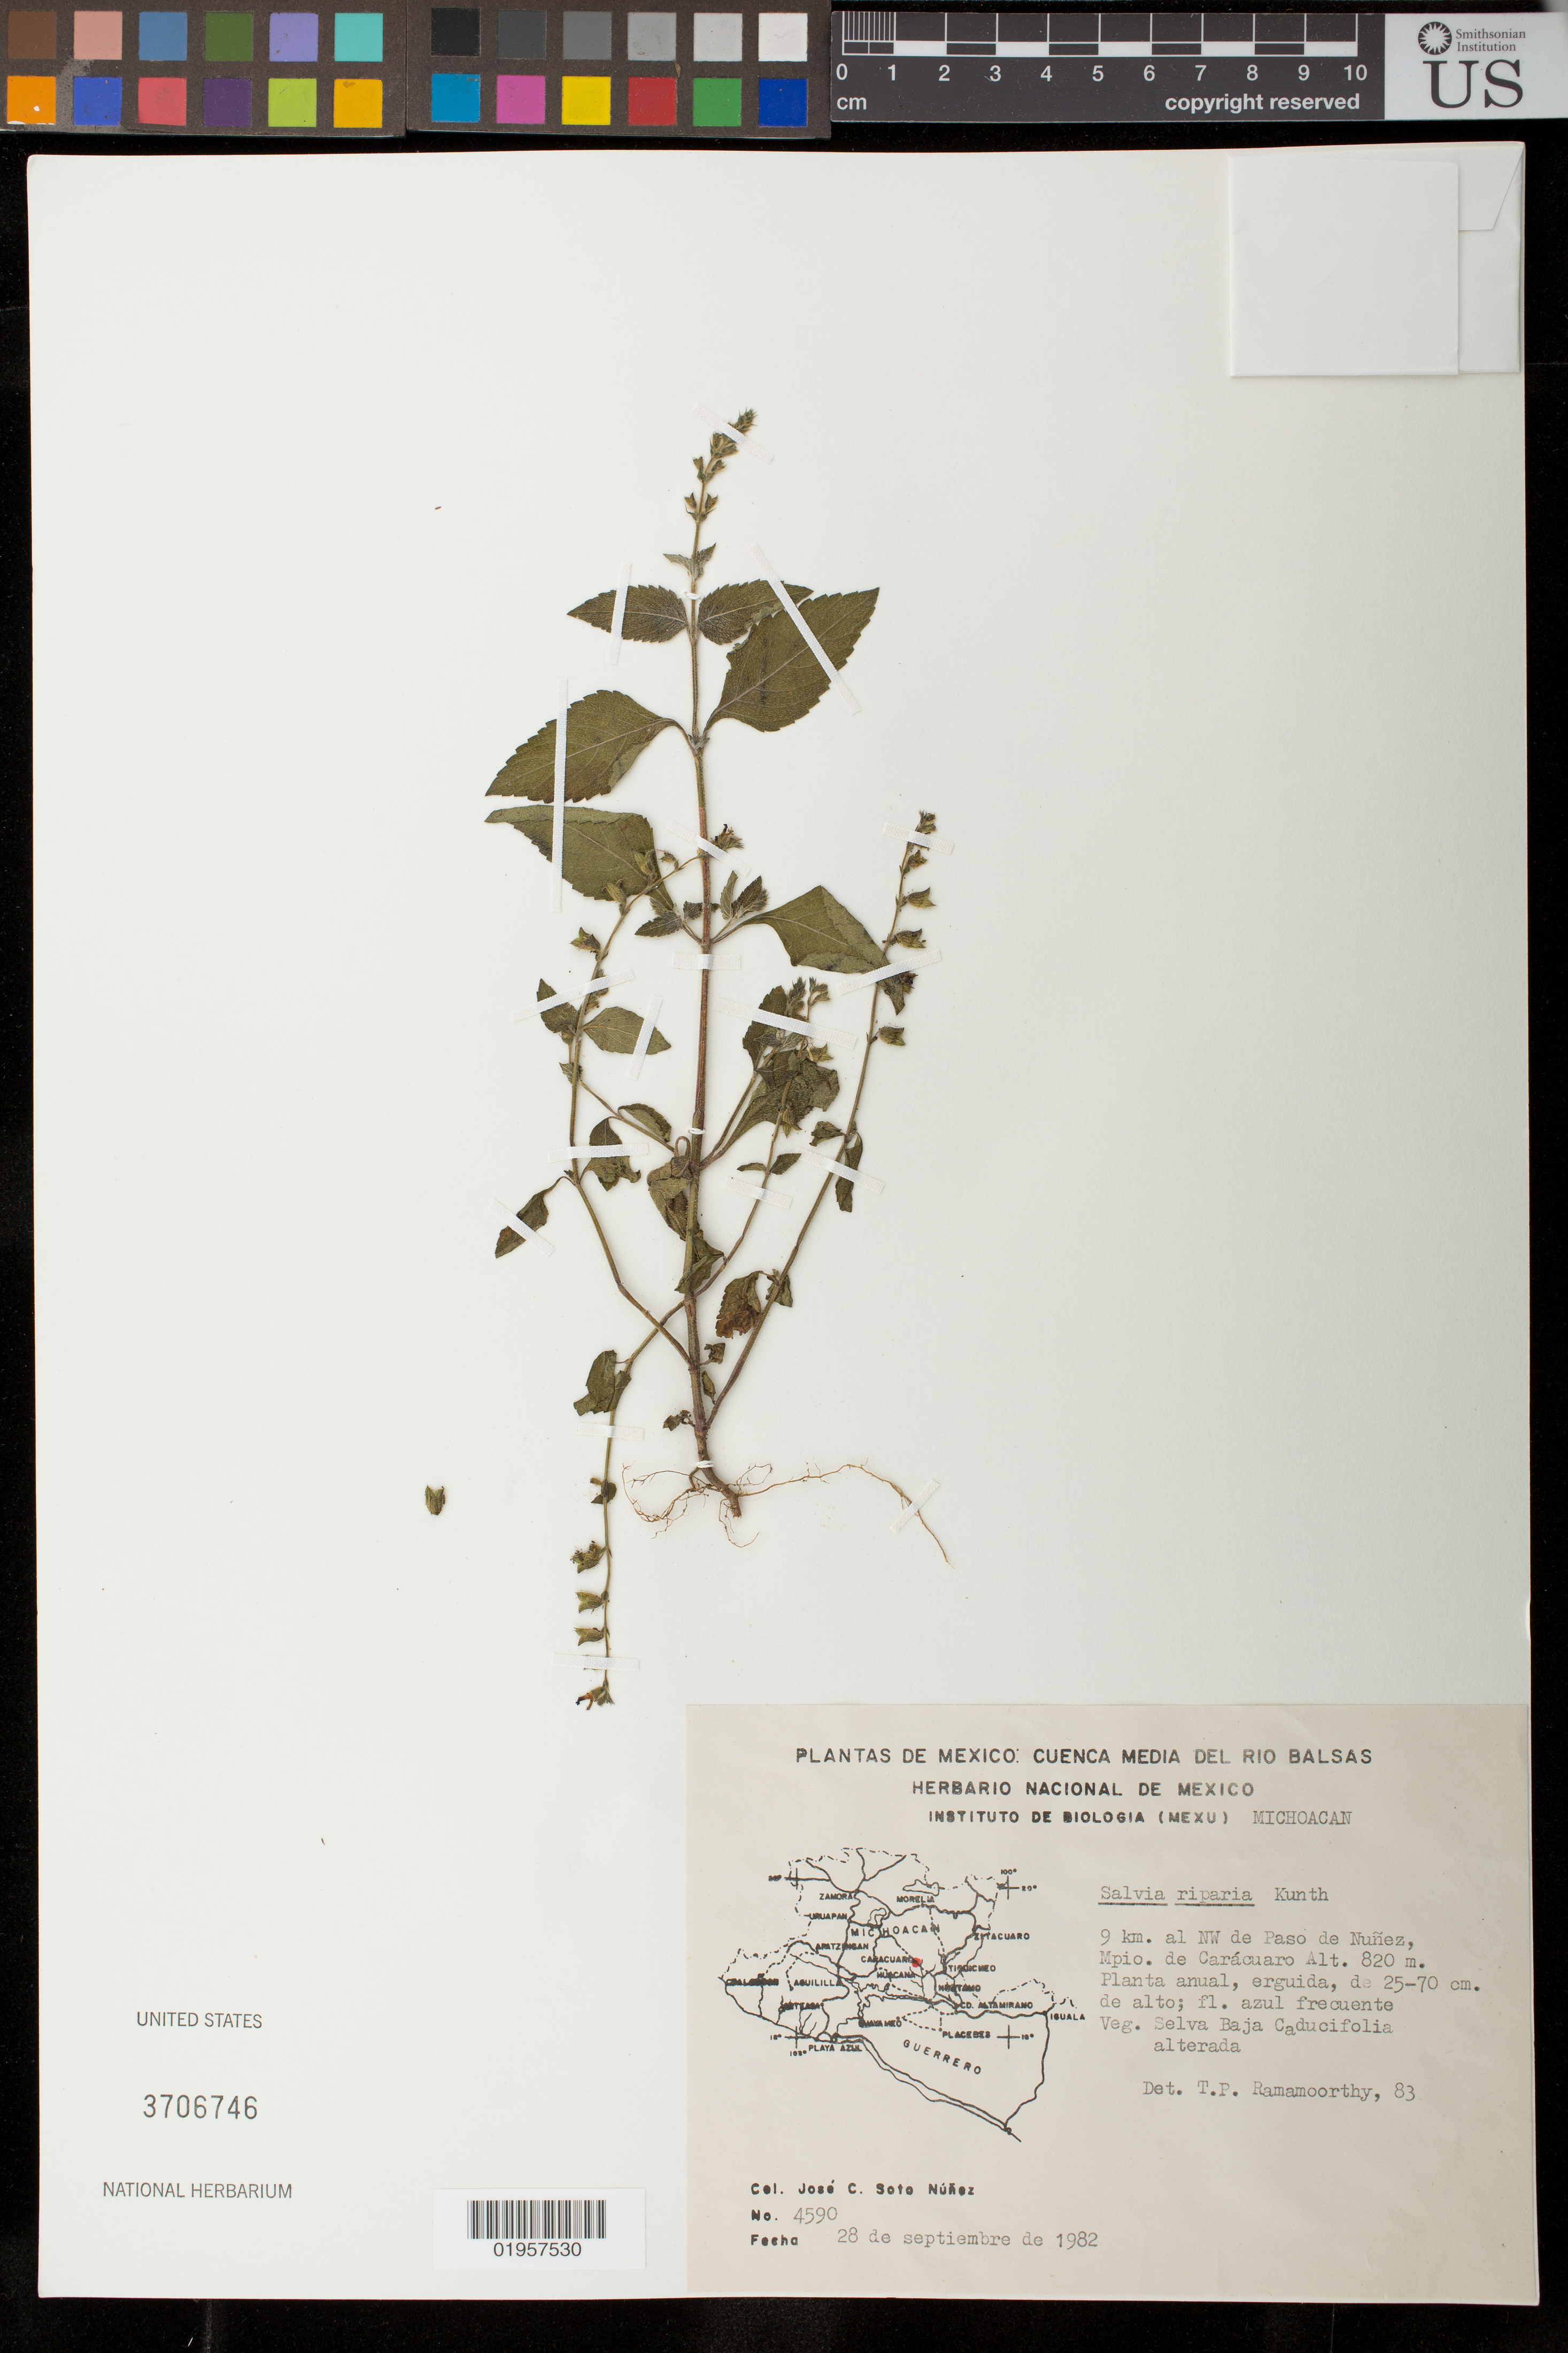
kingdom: Plantae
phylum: Tracheophyta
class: Magnoliopsida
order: Lamiales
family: Lamiaceae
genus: Salvia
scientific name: Salvia riparia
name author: Kunth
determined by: Ramamoorthy, T. P.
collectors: J. C. Soto Núñez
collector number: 4590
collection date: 1982-09-28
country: Mexico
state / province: Michoacán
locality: Mpio. de Carácuaro, 9 km al NW de Paso de Nuñez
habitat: Selva baja caducifolia alterada; frecuente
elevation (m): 820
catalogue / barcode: US 3706746